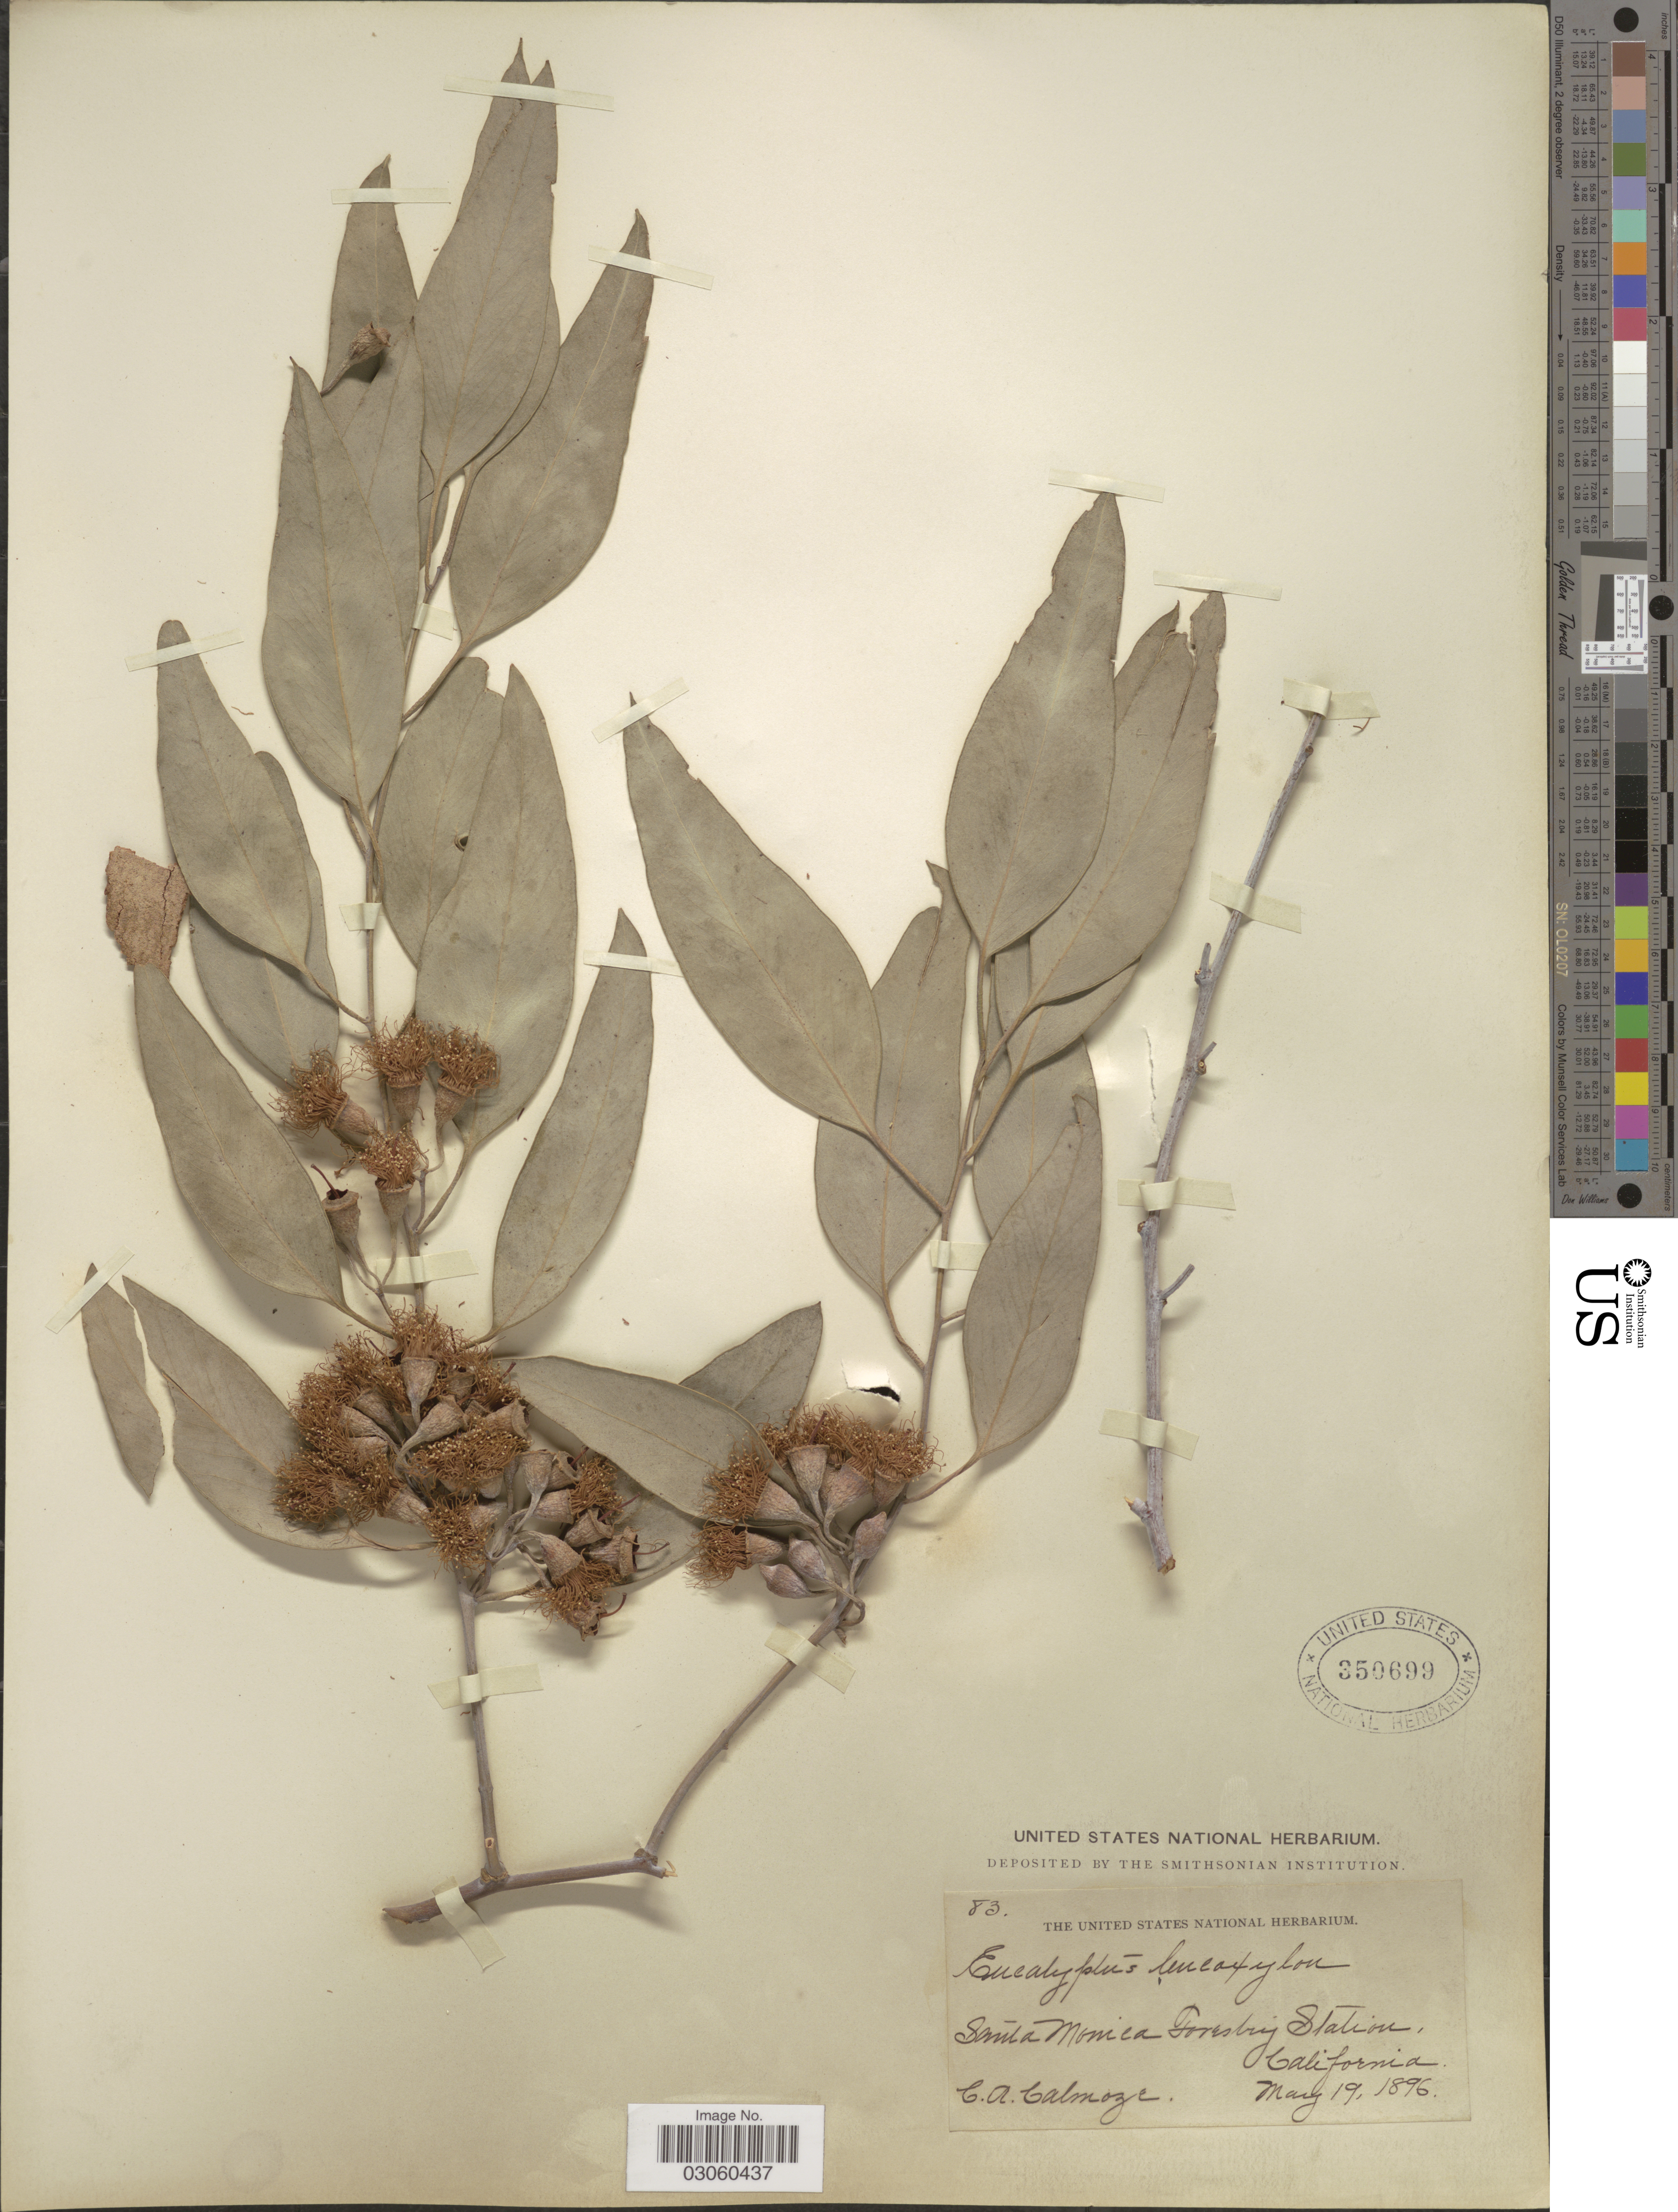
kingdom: Plantae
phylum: Tracheophyta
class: Magnoliopsida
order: Myrtales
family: Myrtaceae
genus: Eucalyptus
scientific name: Eucalyptus leucoxylon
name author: F. Muell.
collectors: C.A. Calmoze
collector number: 83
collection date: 1896-05-19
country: United States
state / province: California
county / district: Los Angeles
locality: Santa Monica Forestry Station.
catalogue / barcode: US 350699